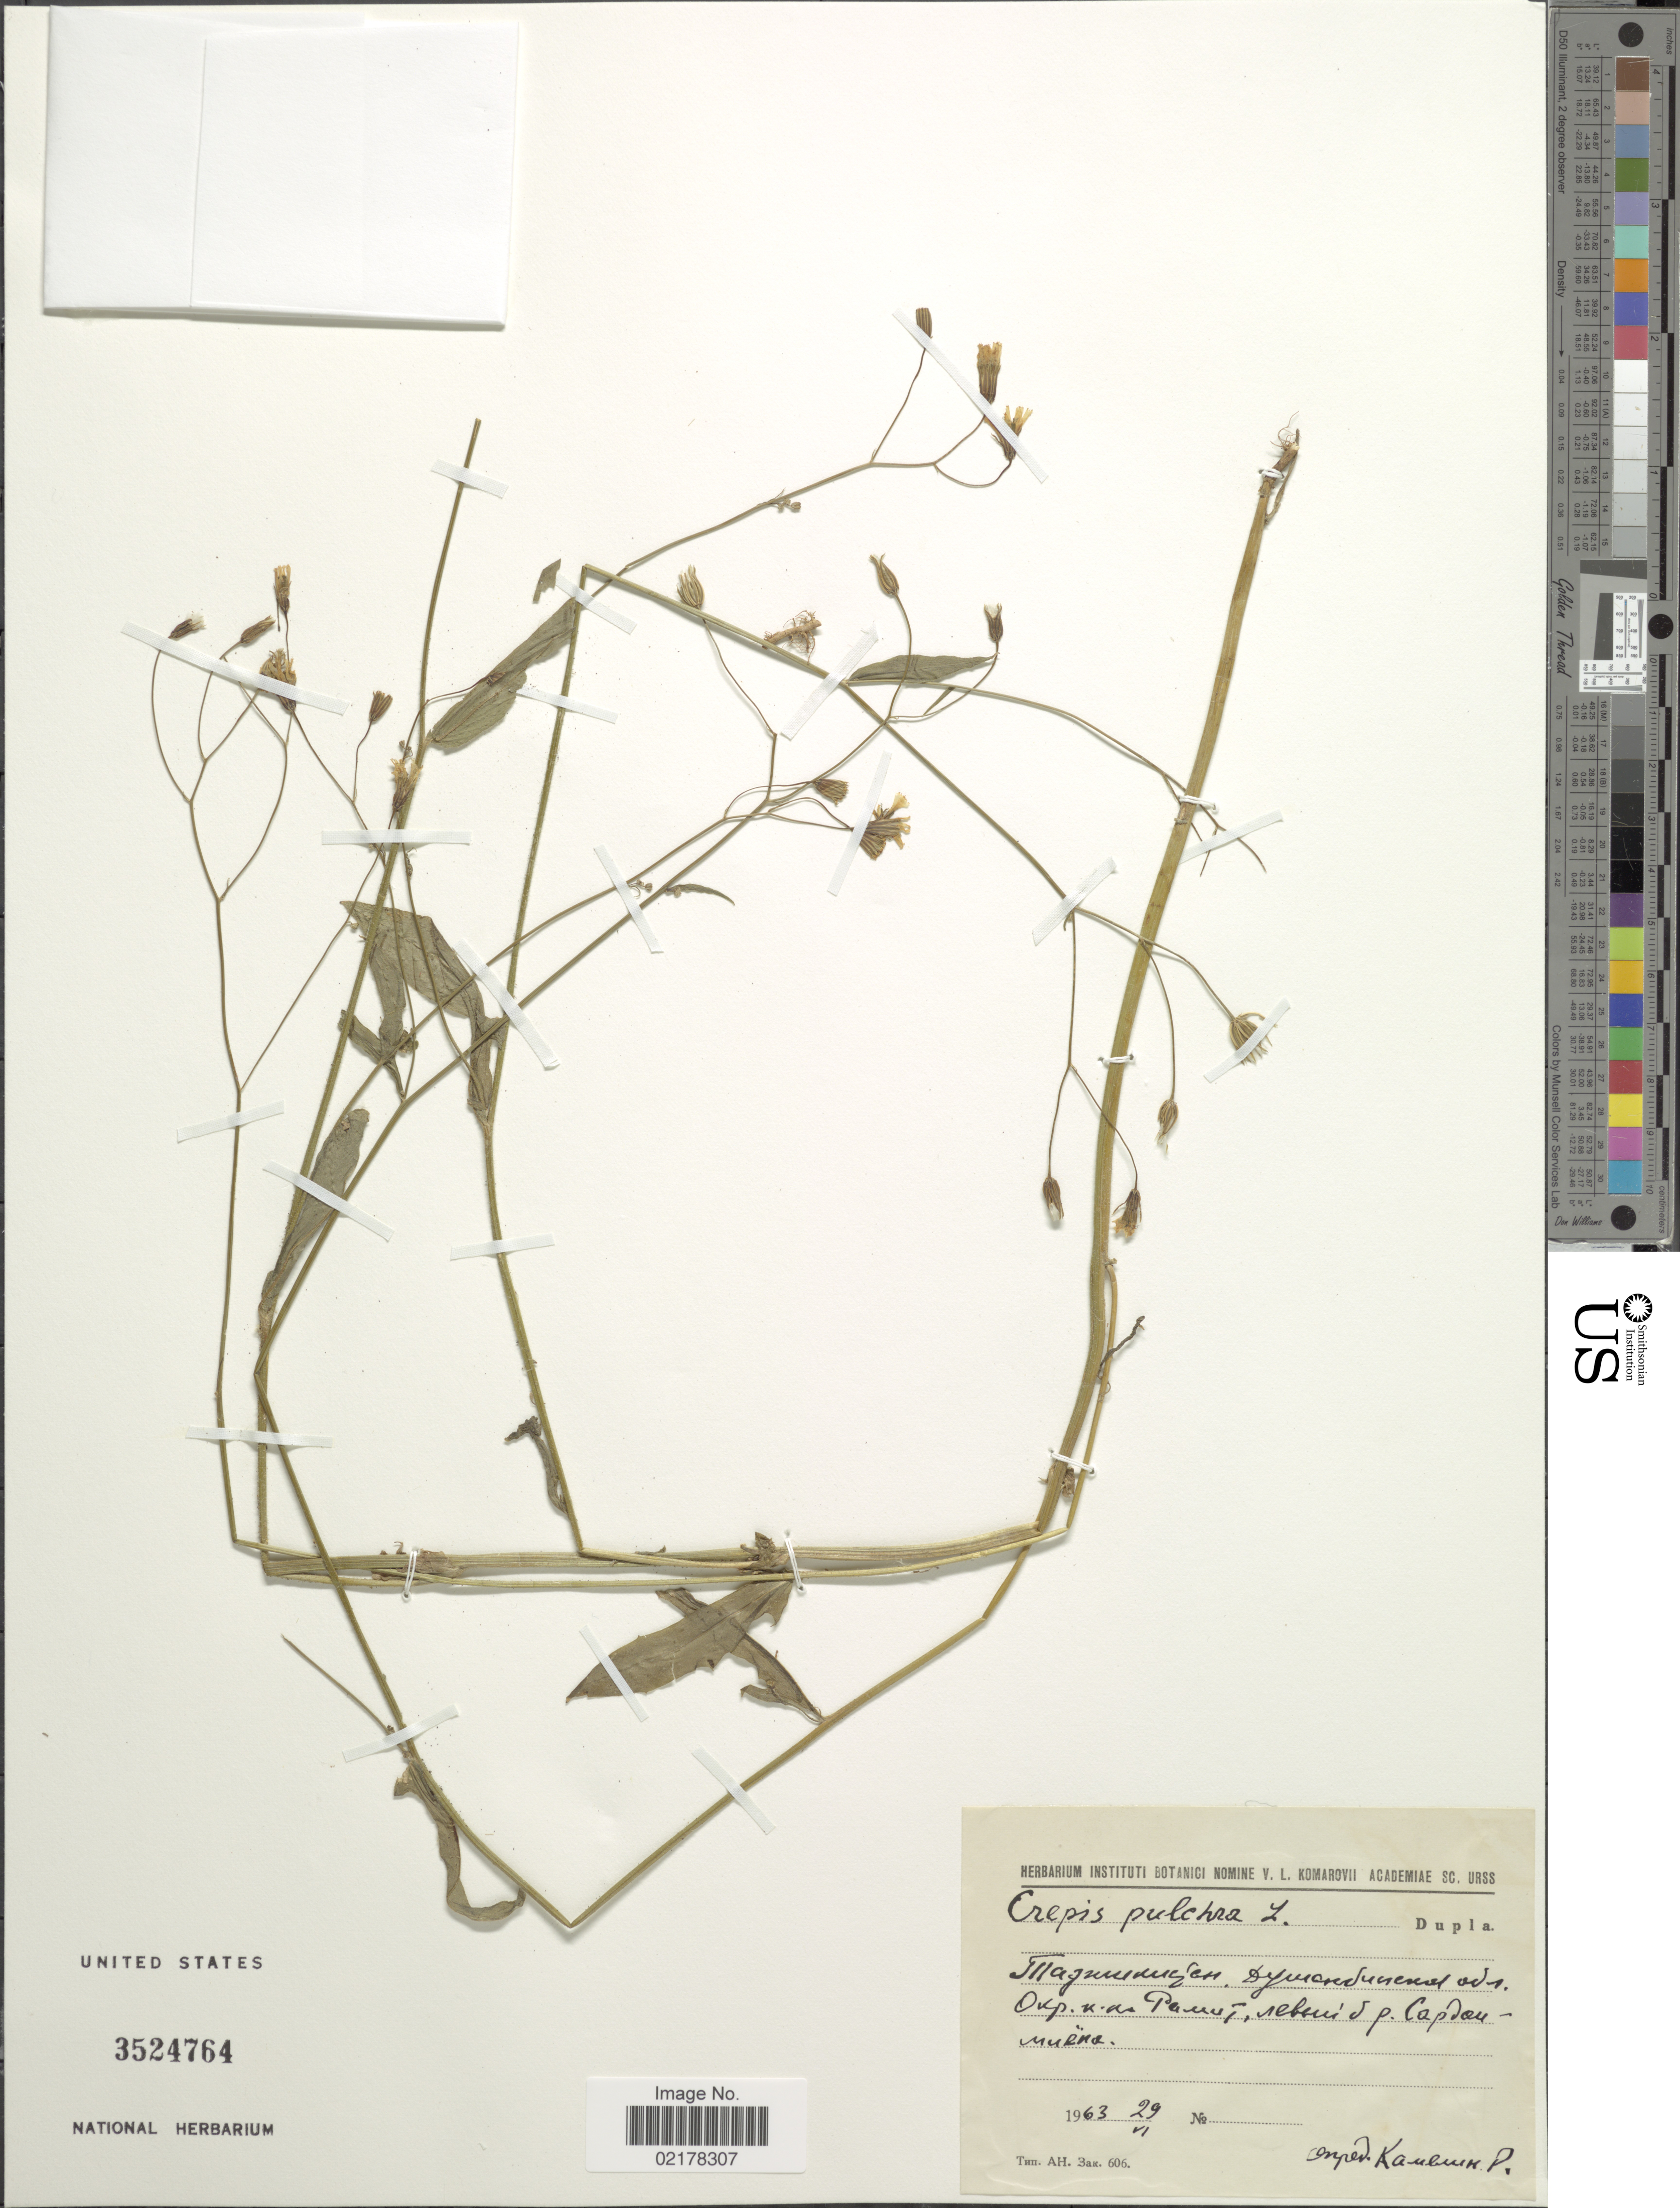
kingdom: Plantae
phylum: Tracheophyta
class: Magnoliopsida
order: Asterales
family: Asteraceae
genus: Crepis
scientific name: Crepis pulchra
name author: L.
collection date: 1963-06-29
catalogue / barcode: US 3524764